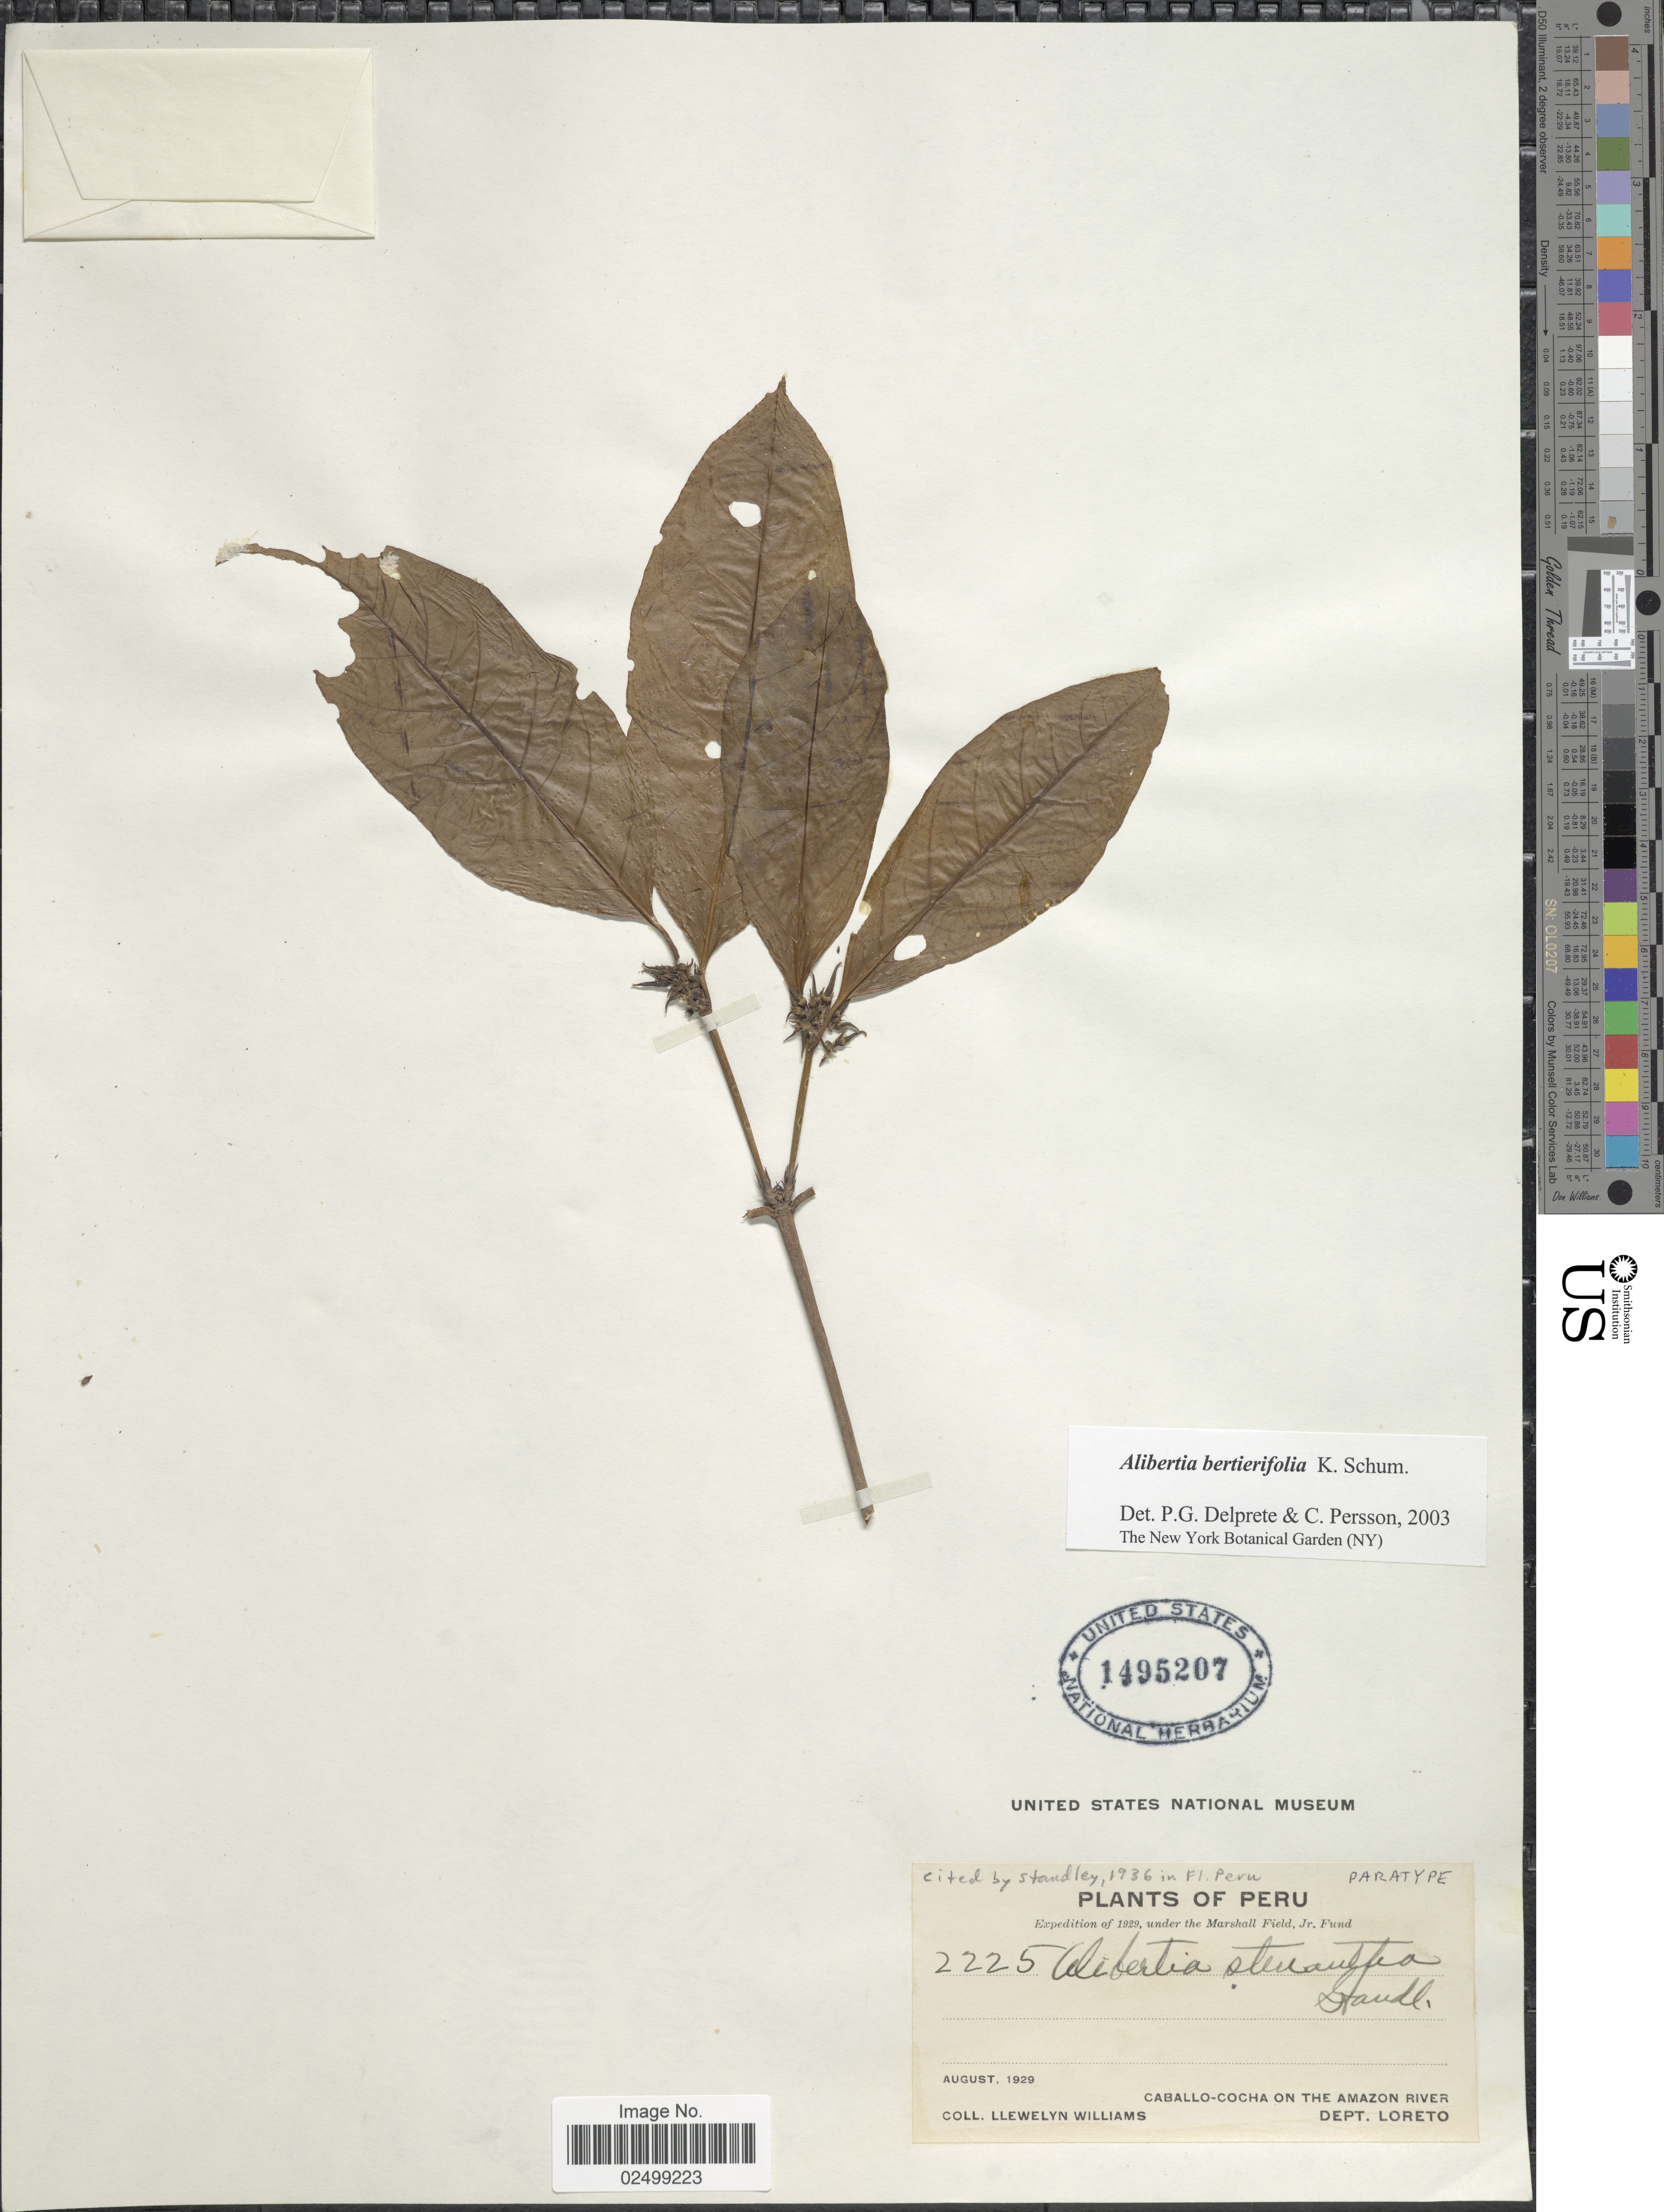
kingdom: Plantae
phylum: Tracheophyta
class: Magnoliopsida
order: Gentianales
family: Rubiaceae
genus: Alibertia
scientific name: Alibertia sp.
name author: K. Schum.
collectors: Ll. Williams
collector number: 2225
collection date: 1929-08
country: Peru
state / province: Loreto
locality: Caballo-Cocha on the Amazon River, Dept. Loreto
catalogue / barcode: US 1495207